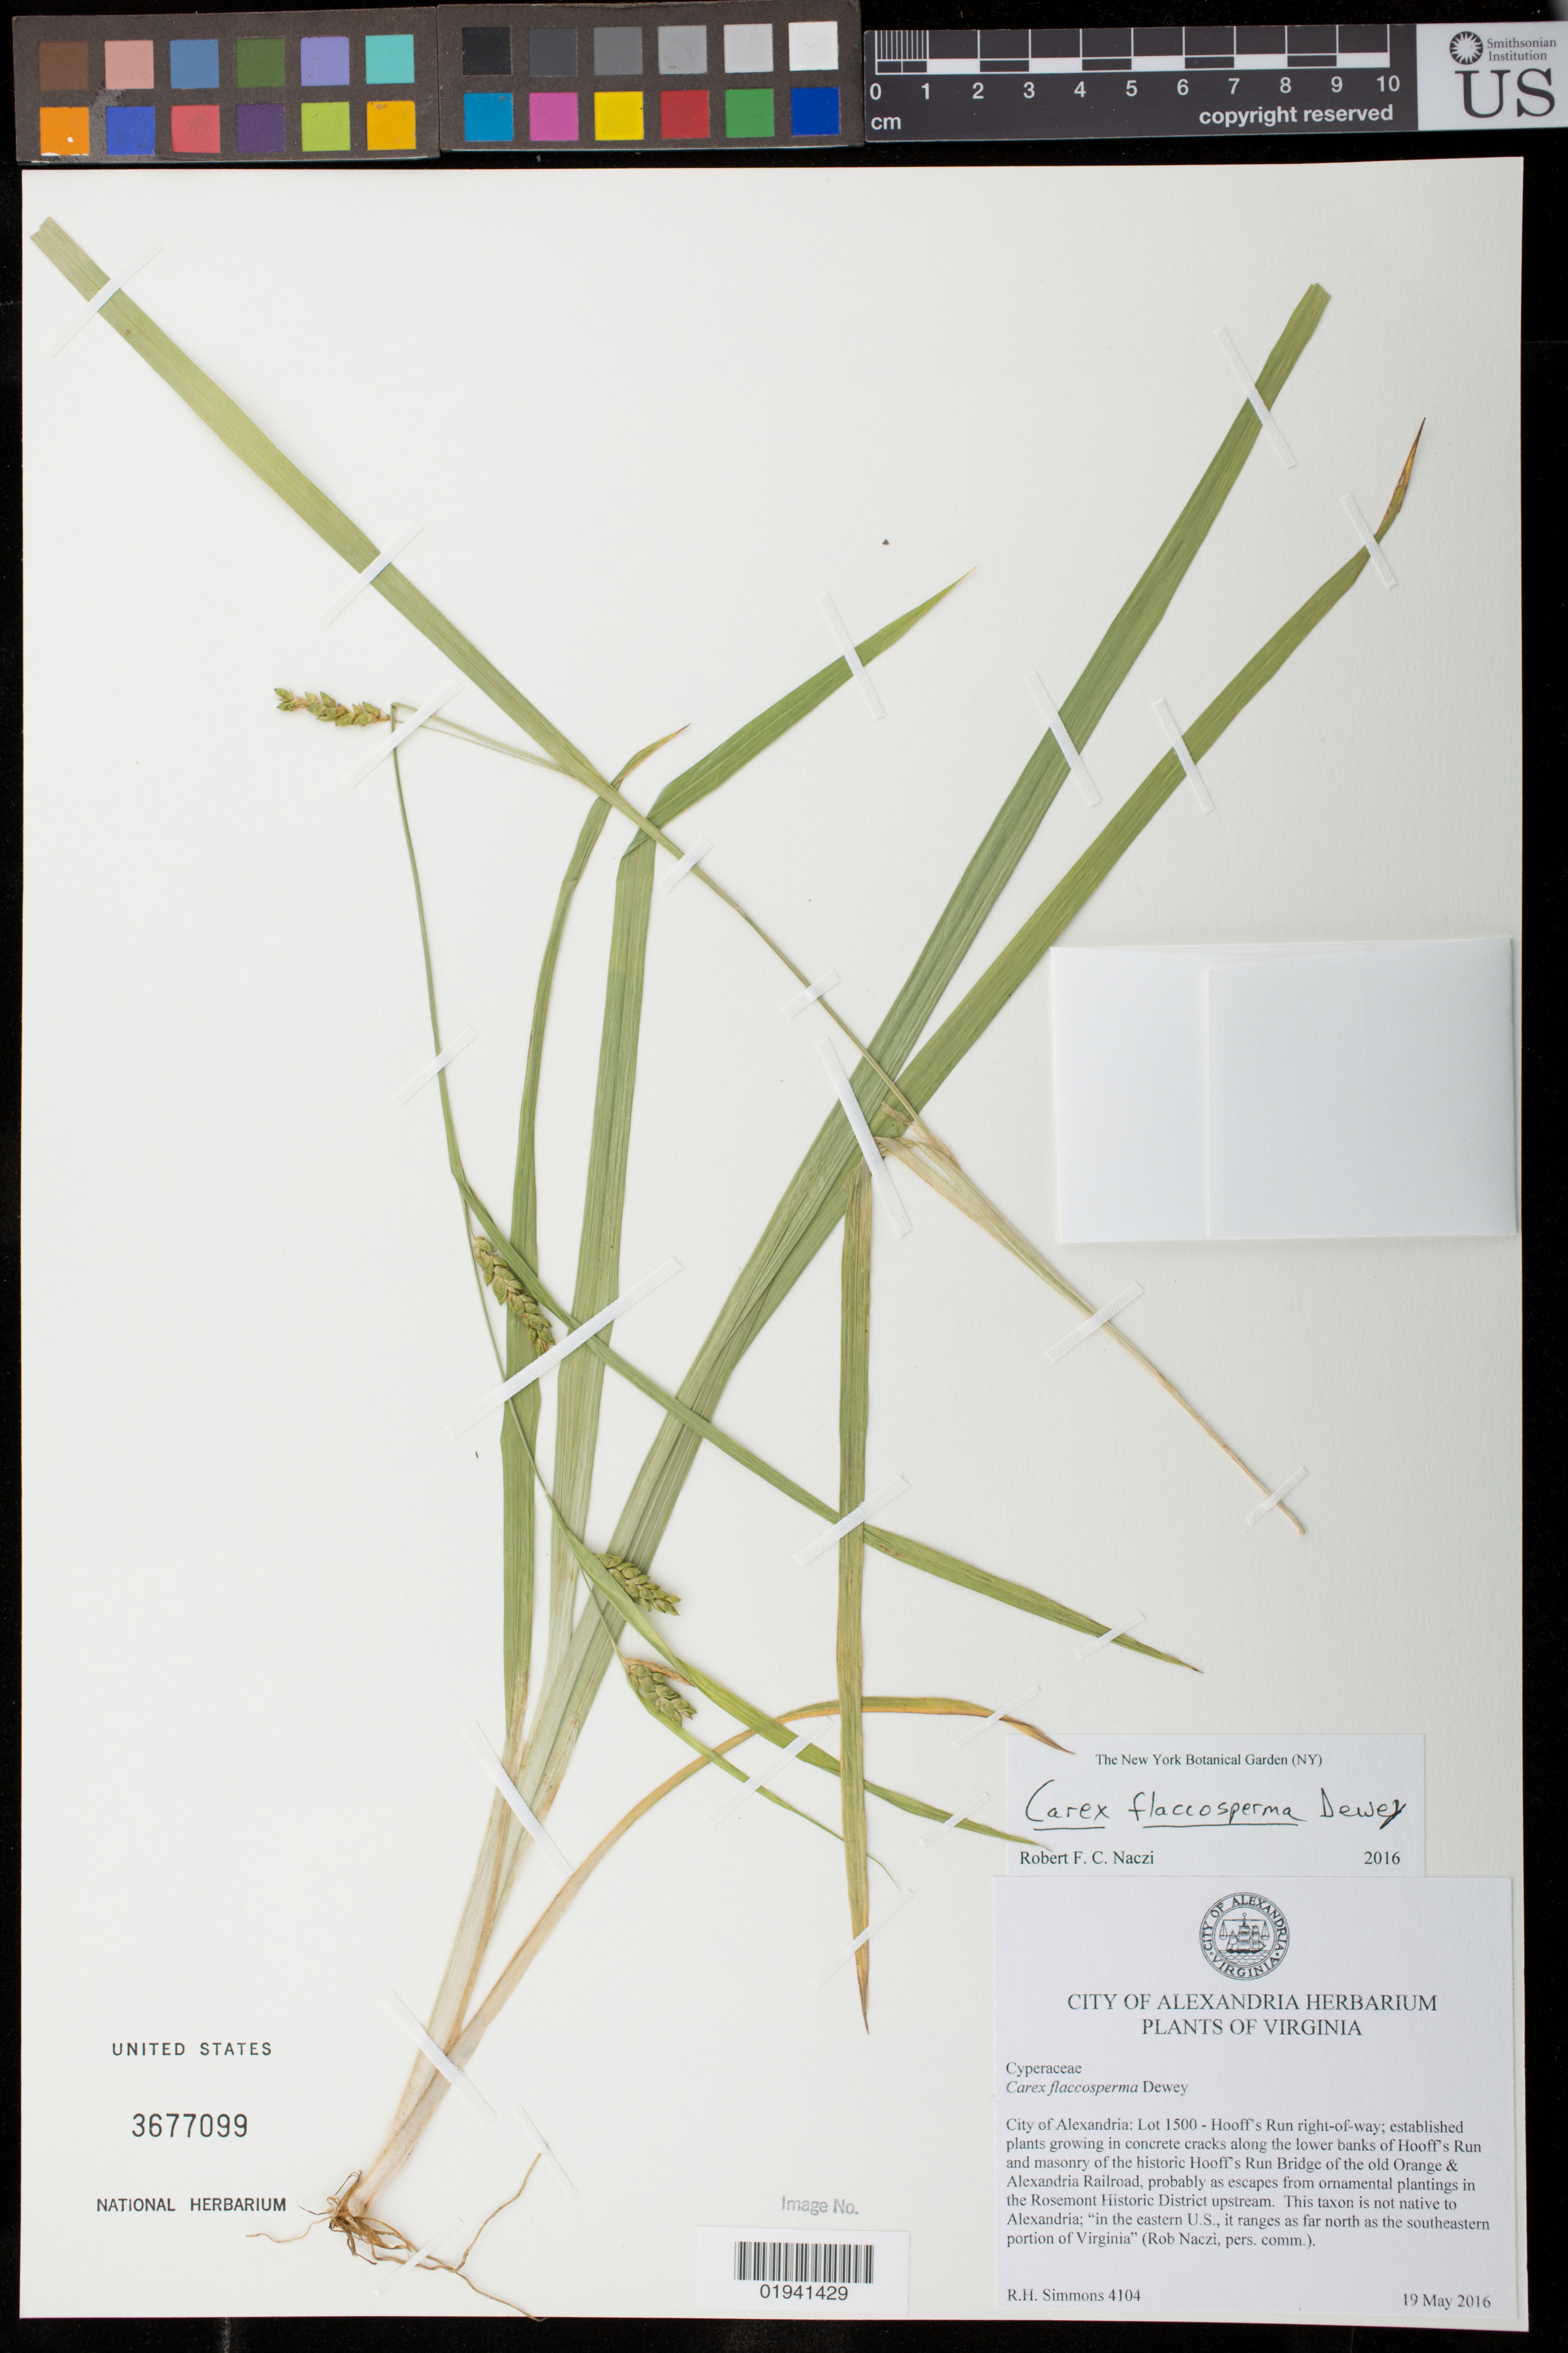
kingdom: Plantae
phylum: Tracheophyta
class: Liliopsida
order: Poales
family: Cyperaceae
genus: Carex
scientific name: Carex flaccosperma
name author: Dewey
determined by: Naczi, R. F. C.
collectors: R. H. Simmons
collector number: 4104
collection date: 2016-05-19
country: United States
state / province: Virginia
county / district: City of Alexandria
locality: City of Alexandria; Lot 1500, Hooff's Run right-of-way, lower banks of Hooff's Run and masonry of the historic Hooff's Run Bridge of the old Orange and Alexandria Railroad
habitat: growing in concrete cracks along lower banks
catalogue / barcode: US 3677099